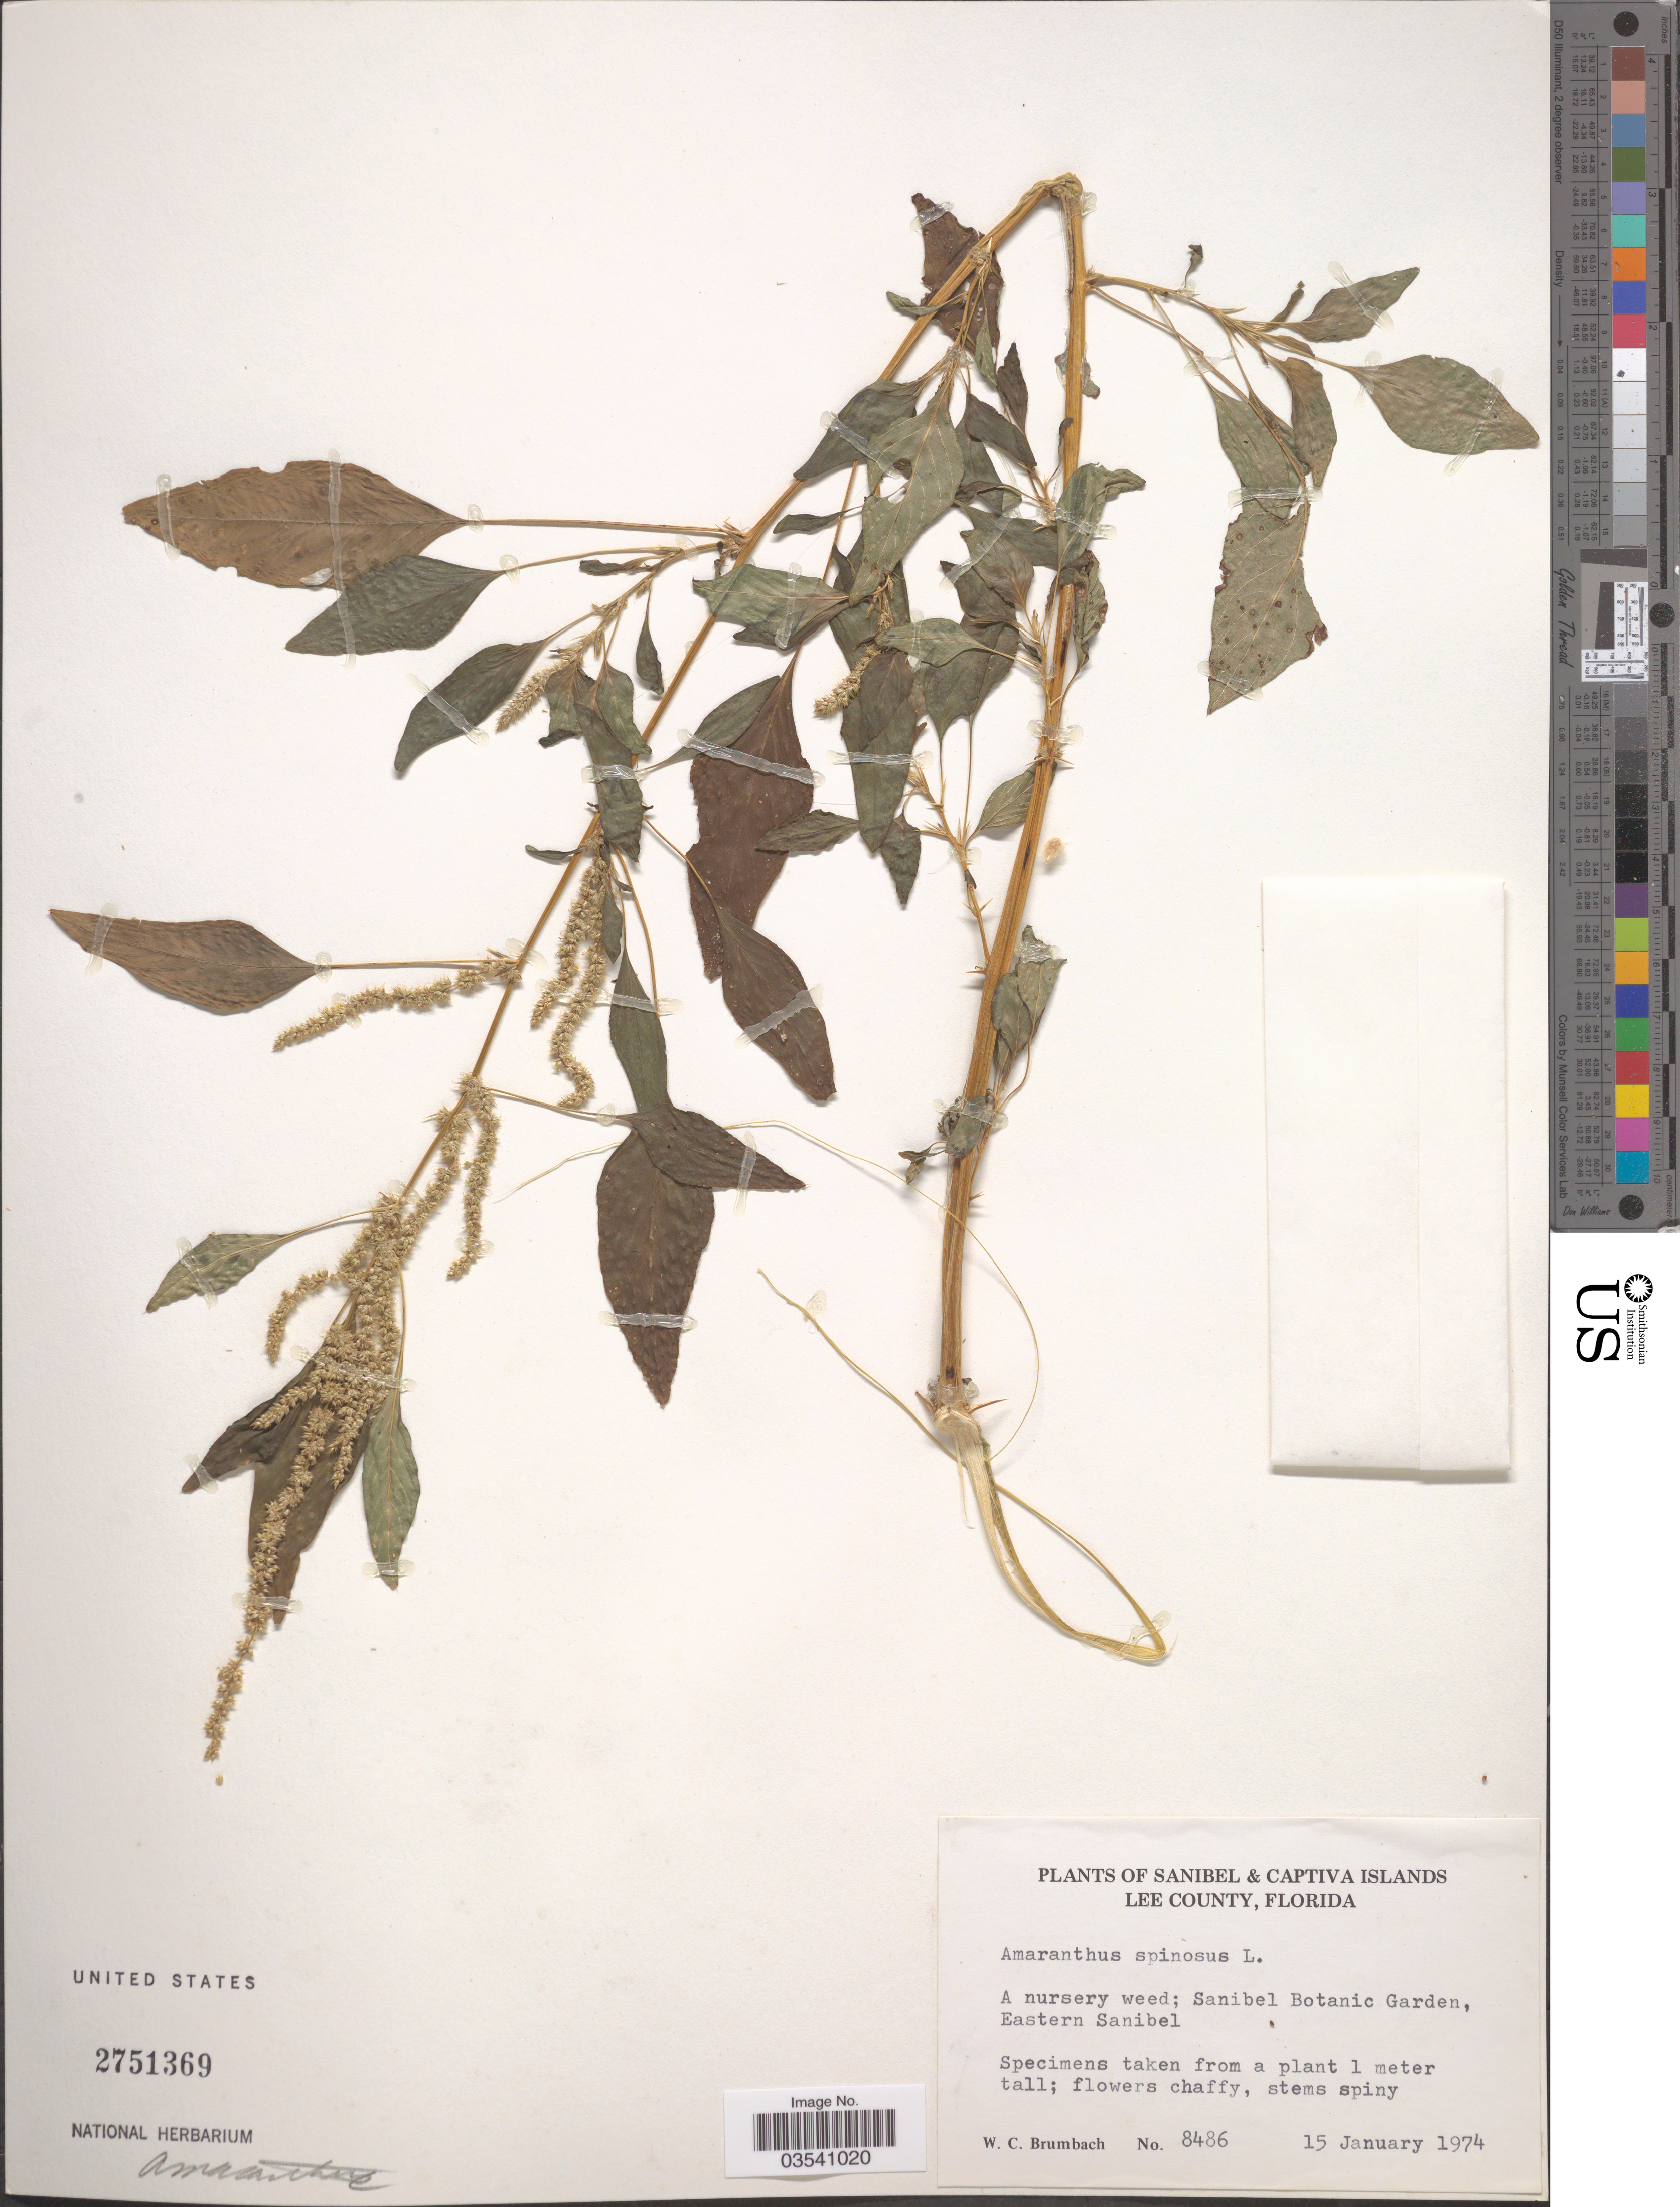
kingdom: Plantae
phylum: Tracheophyta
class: Magnoliopsida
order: Caryophyllales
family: Amaranthaceae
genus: Amaranthus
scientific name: Amaranthus spinosus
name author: L.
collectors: W. C. Brumbach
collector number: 8486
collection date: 1974-01-15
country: United States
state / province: Florida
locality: Sanibel. Sanibel Botanic Garden, Eastern Sanibel.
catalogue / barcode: US 2751369